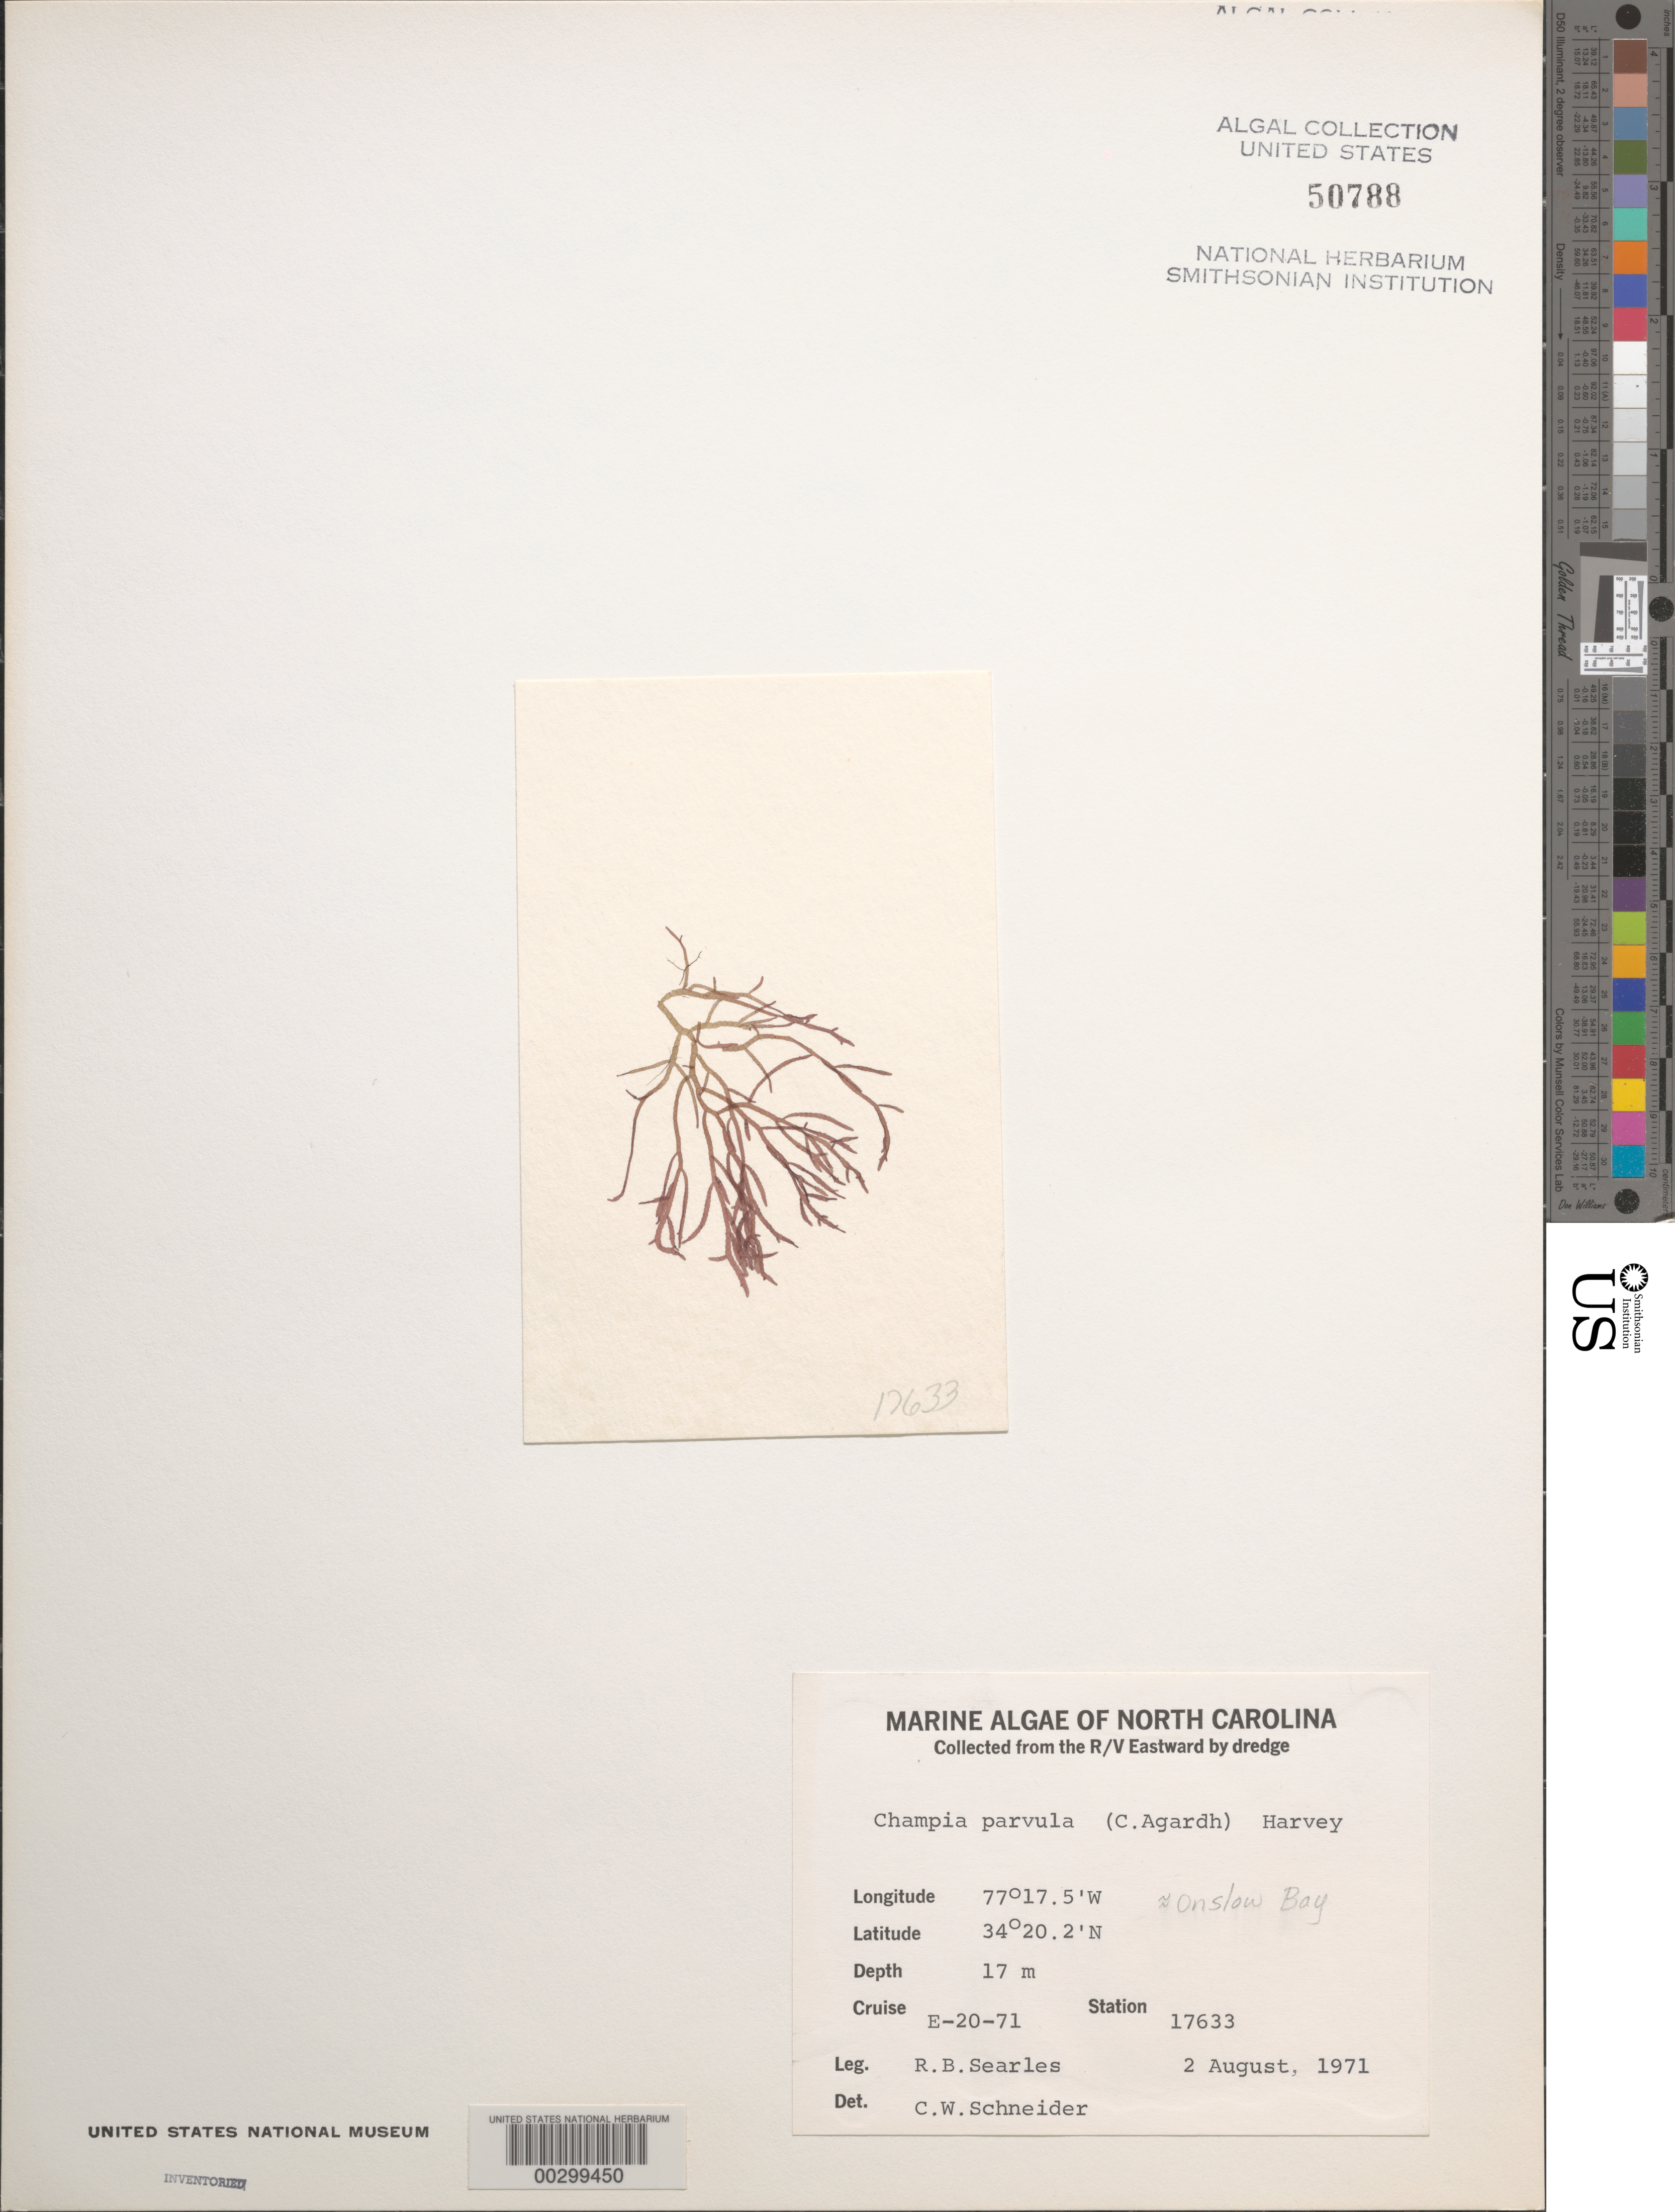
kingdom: Plantae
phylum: Rhodophyta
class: Florideophyceae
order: Rhodymeniales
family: Champiaceae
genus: Champia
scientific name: Champia parvula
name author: (C. Agardh) Harv.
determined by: Schneider, C. W.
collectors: R. Searles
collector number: Station 17633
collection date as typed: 02 Aug 1971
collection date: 1971-08-02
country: United States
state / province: North Carolina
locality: Onslow Bay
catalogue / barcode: US 50788